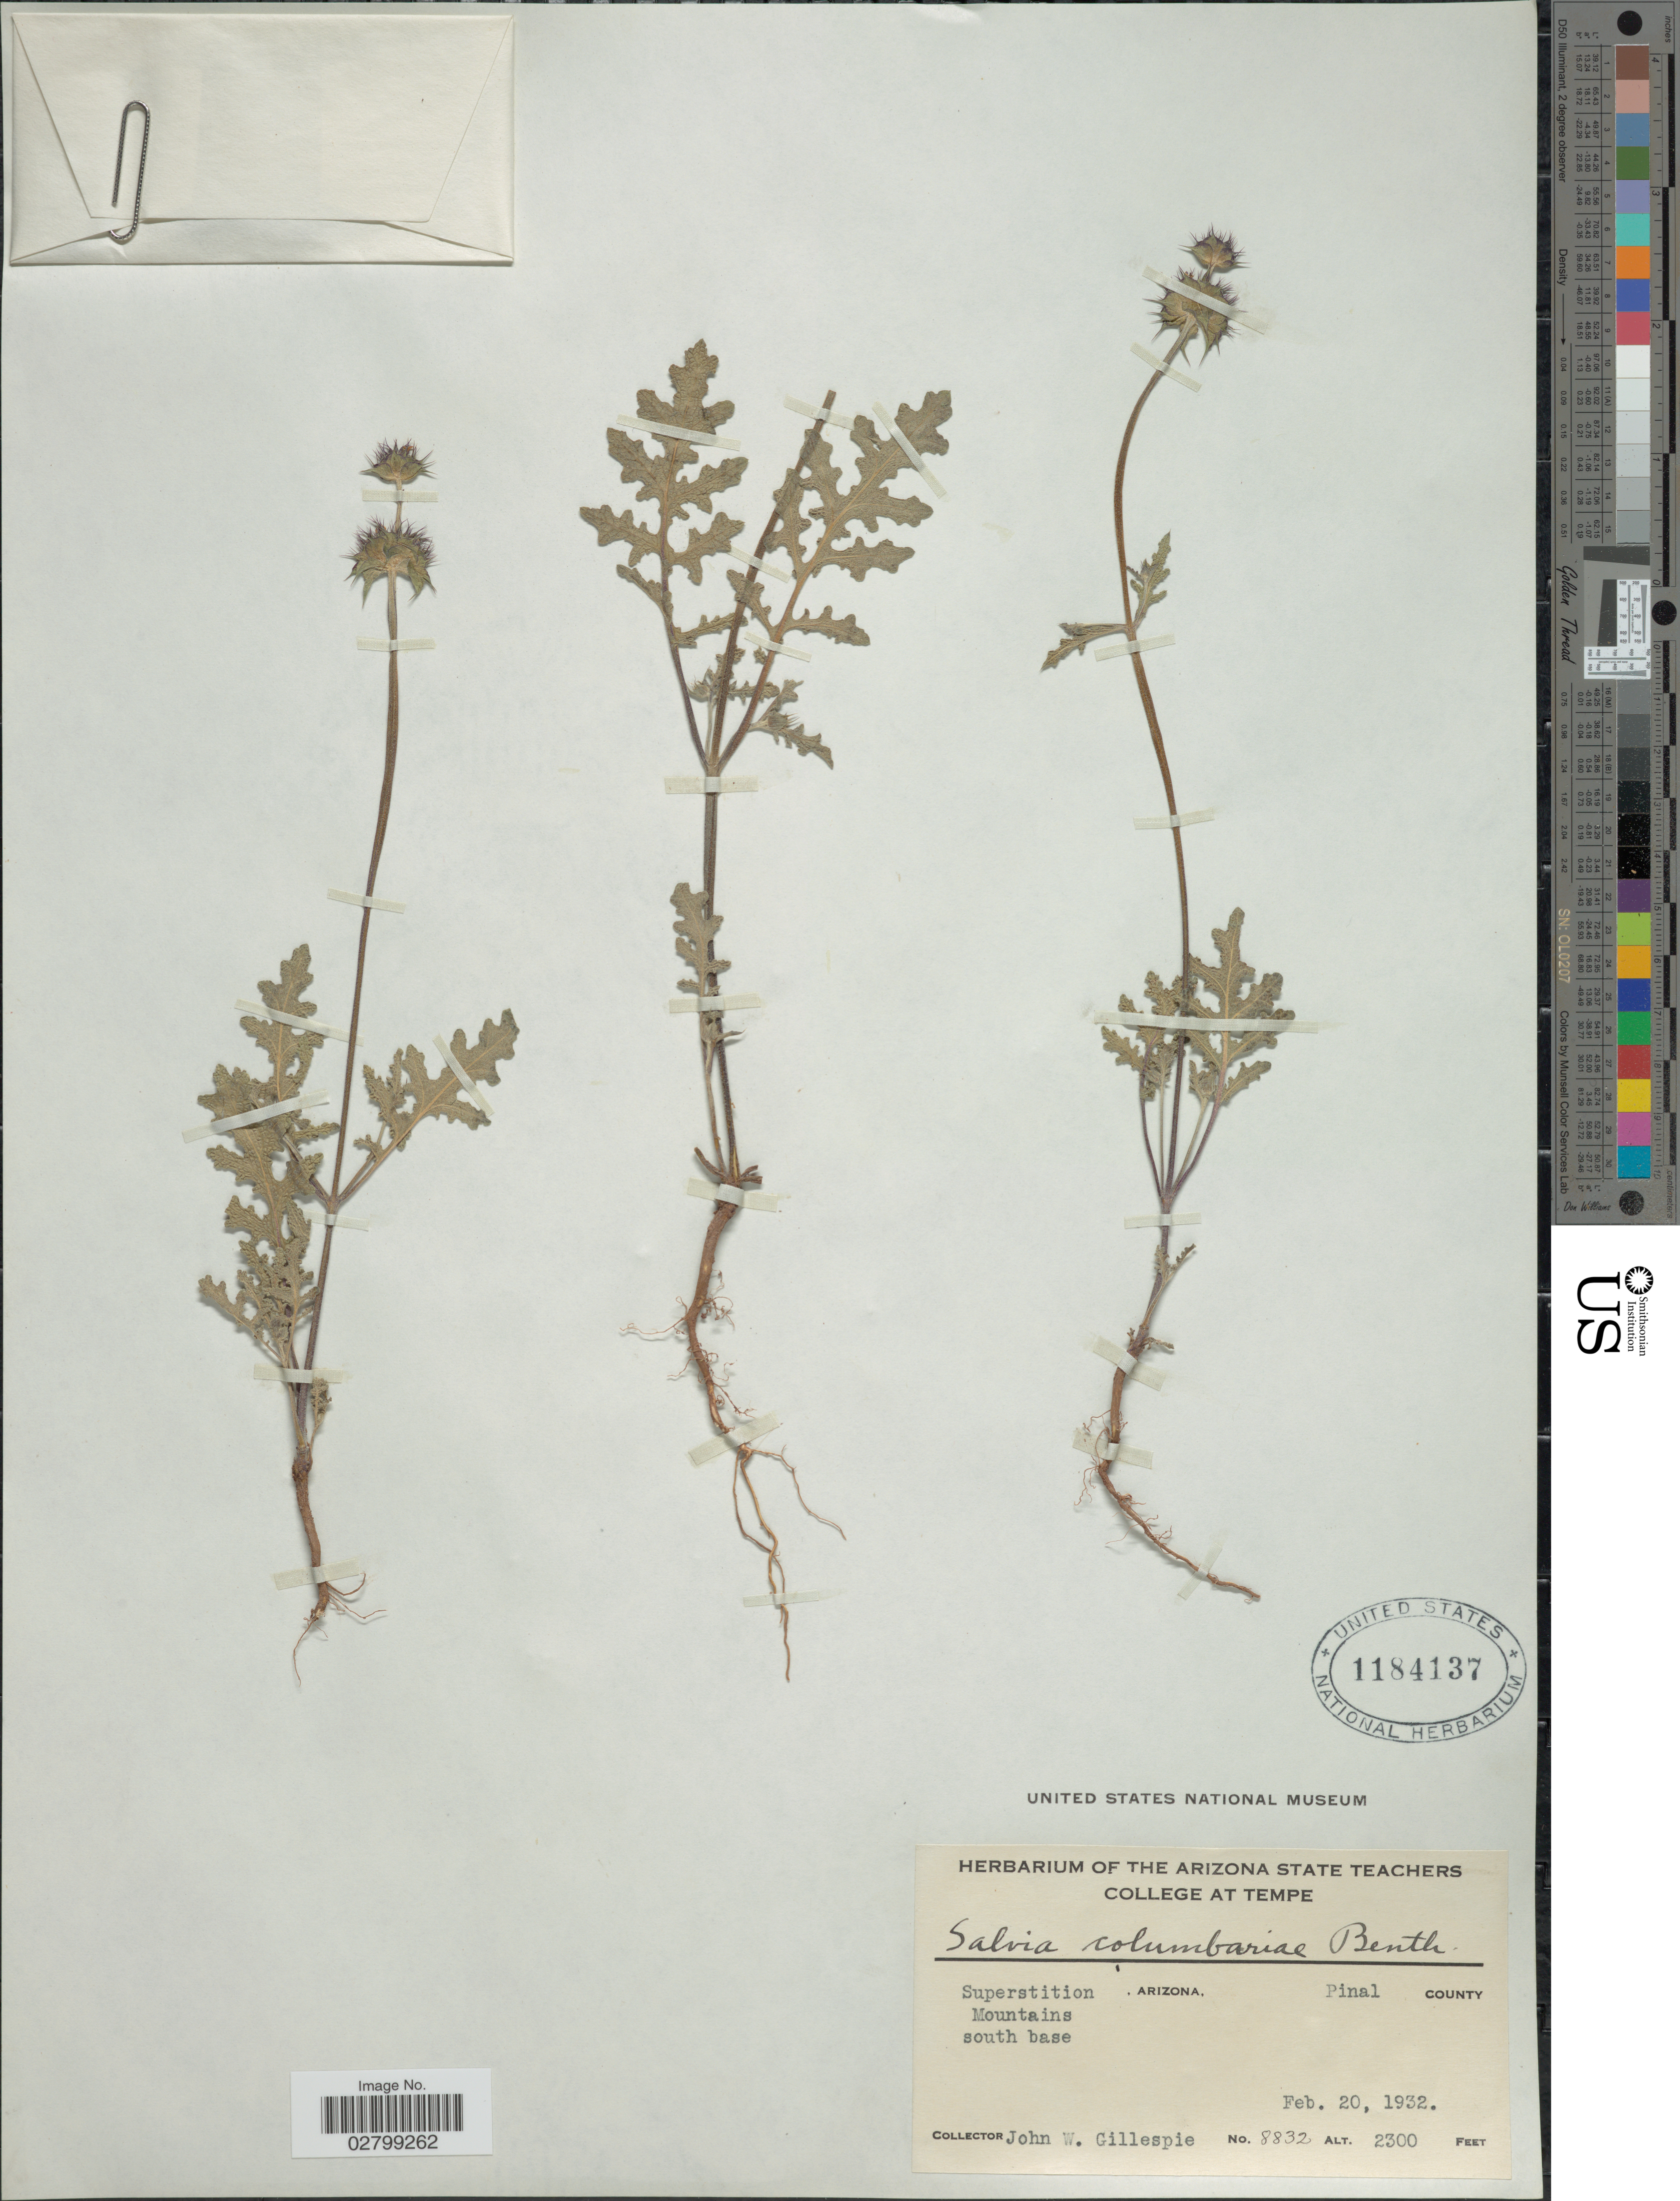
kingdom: Plantae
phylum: Tracheophyta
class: Magnoliopsida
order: Lamiales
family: Lamiaceae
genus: Salvia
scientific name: Salvia columbariae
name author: Benth.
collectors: J. W. Gillespie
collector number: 8832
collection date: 1932-02-20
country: United States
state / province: Arizona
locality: Superstition, Pinal County. Mountains south base.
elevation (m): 701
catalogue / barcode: US 1184137